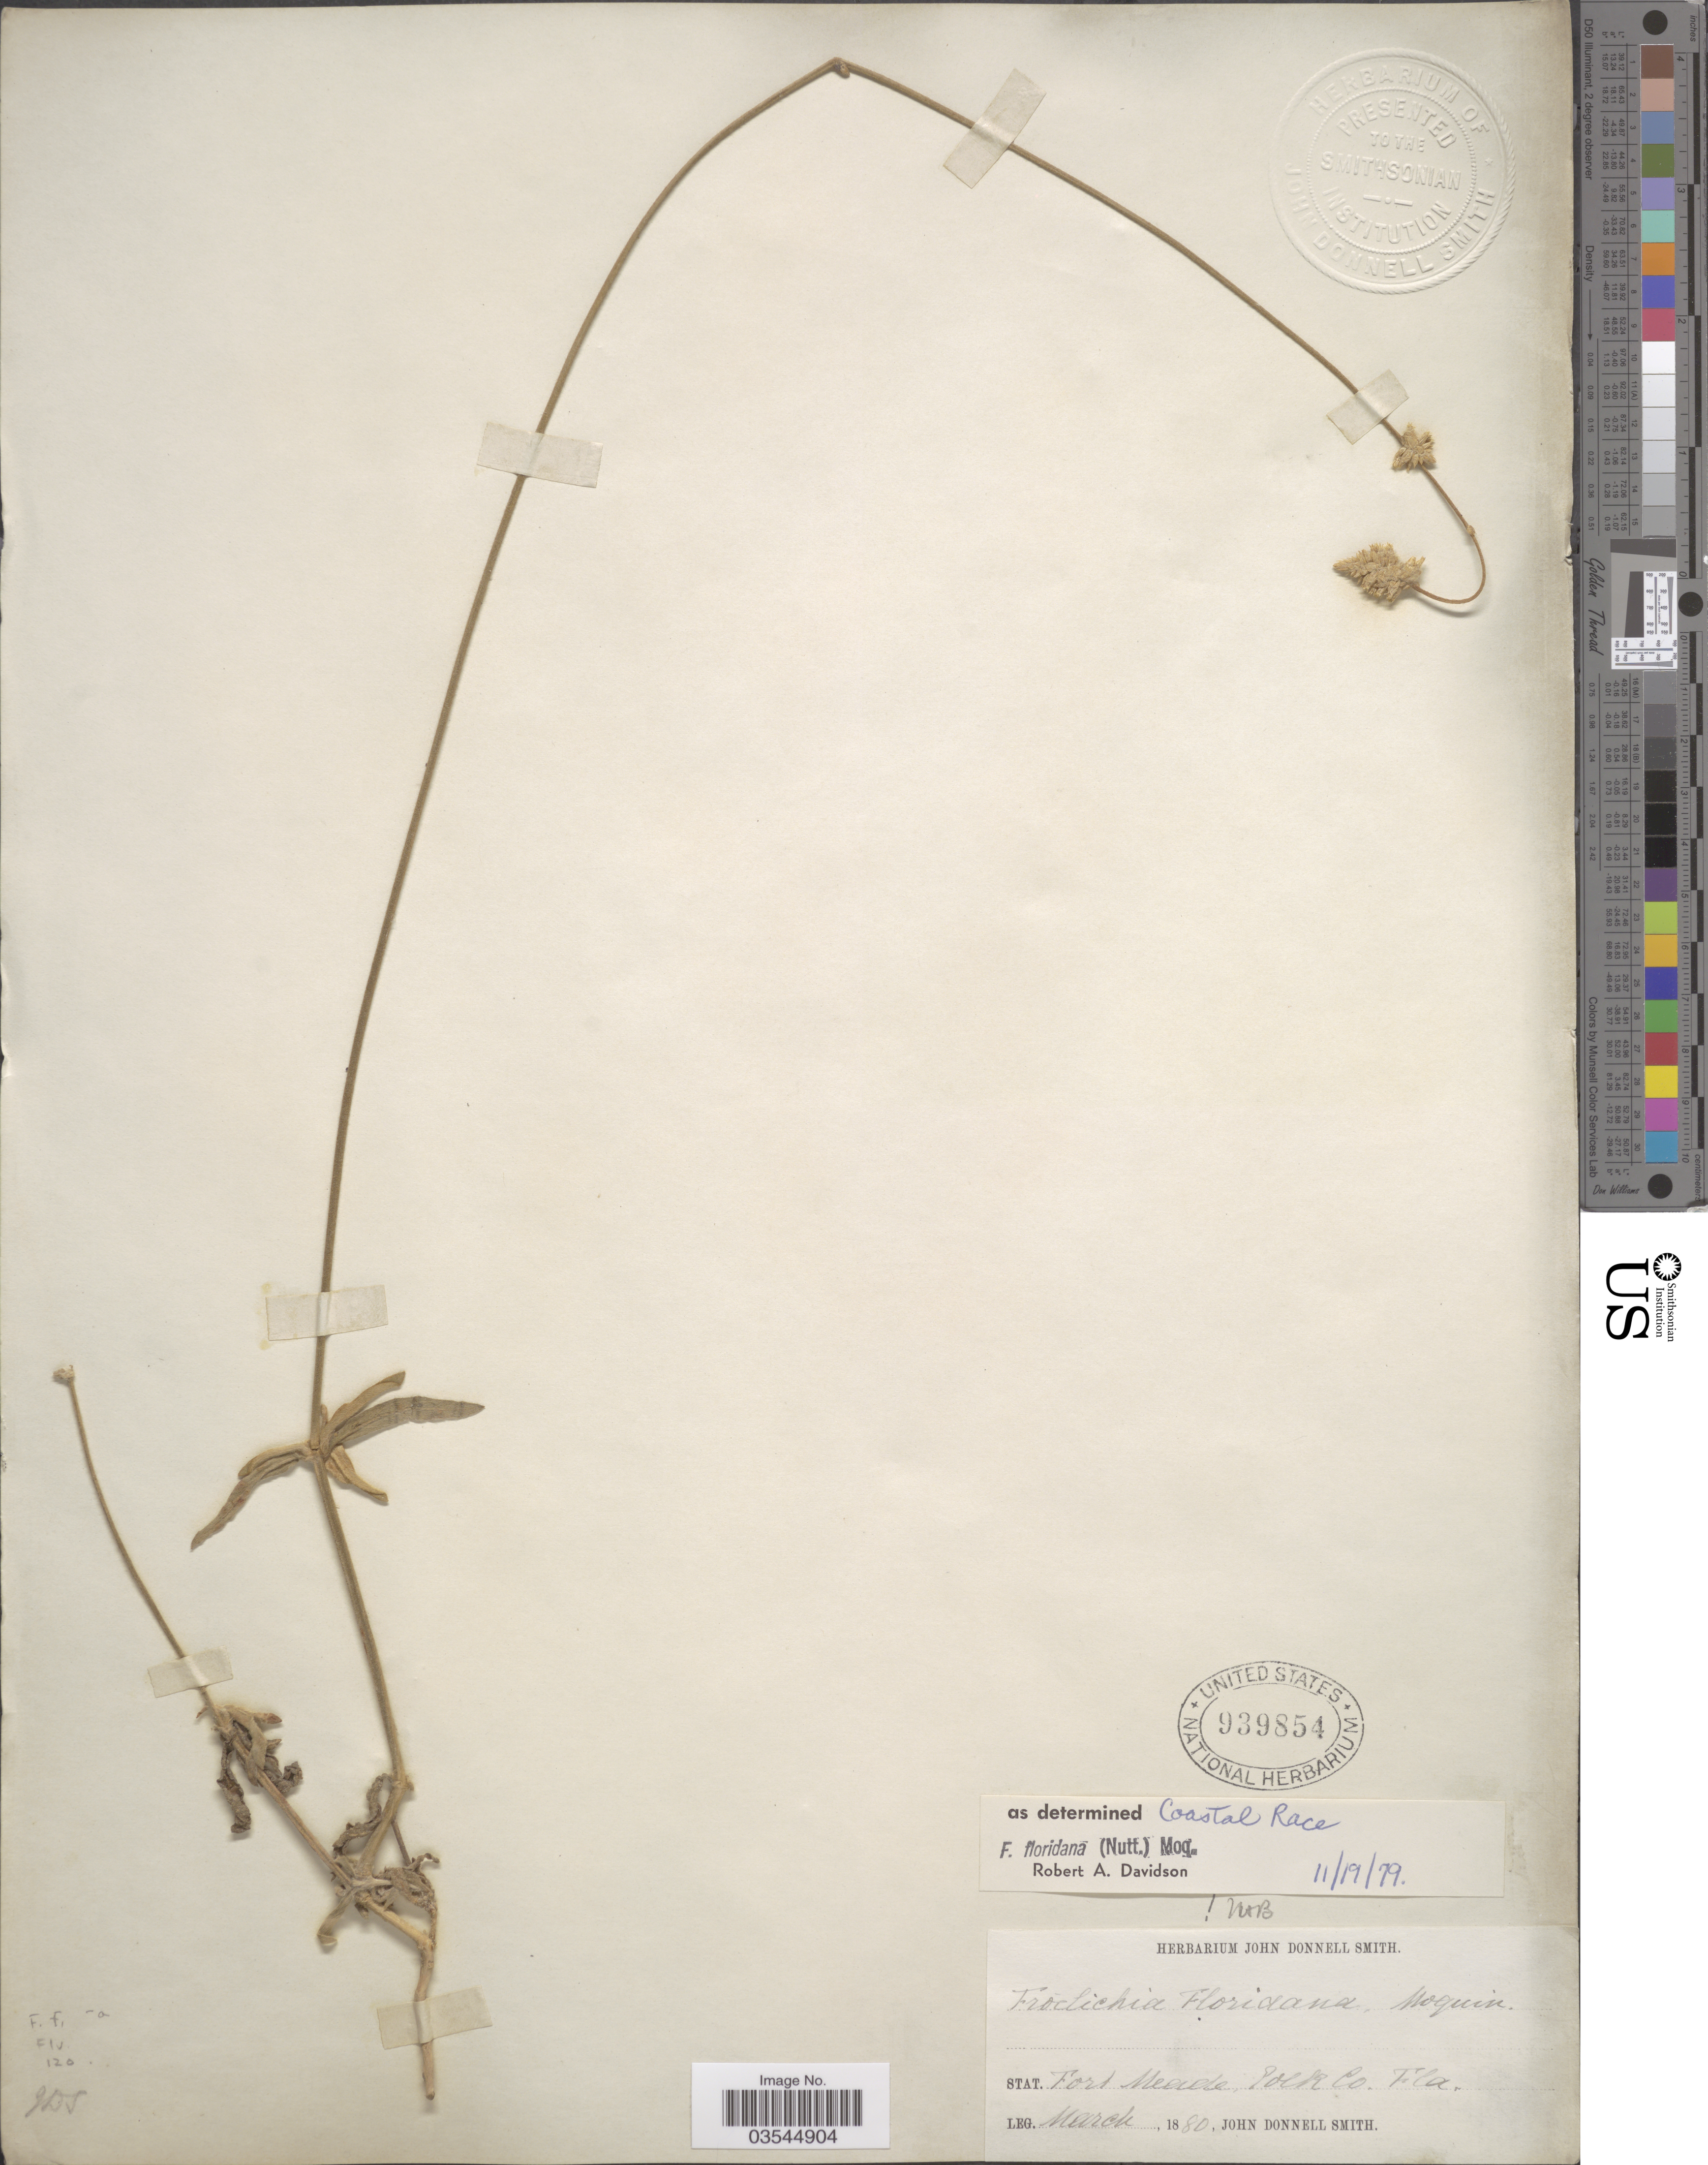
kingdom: Plantae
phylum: Tracheophyta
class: Magnoliopsida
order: Caryophyllales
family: Amaranthaceae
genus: Froelichia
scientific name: Froelichia floridana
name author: (Nutt.) Moq.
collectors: J. Donnell Smith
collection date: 1880-03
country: United States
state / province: Florida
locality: Stat. Fort Meade Polk Co.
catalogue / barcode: US 939854